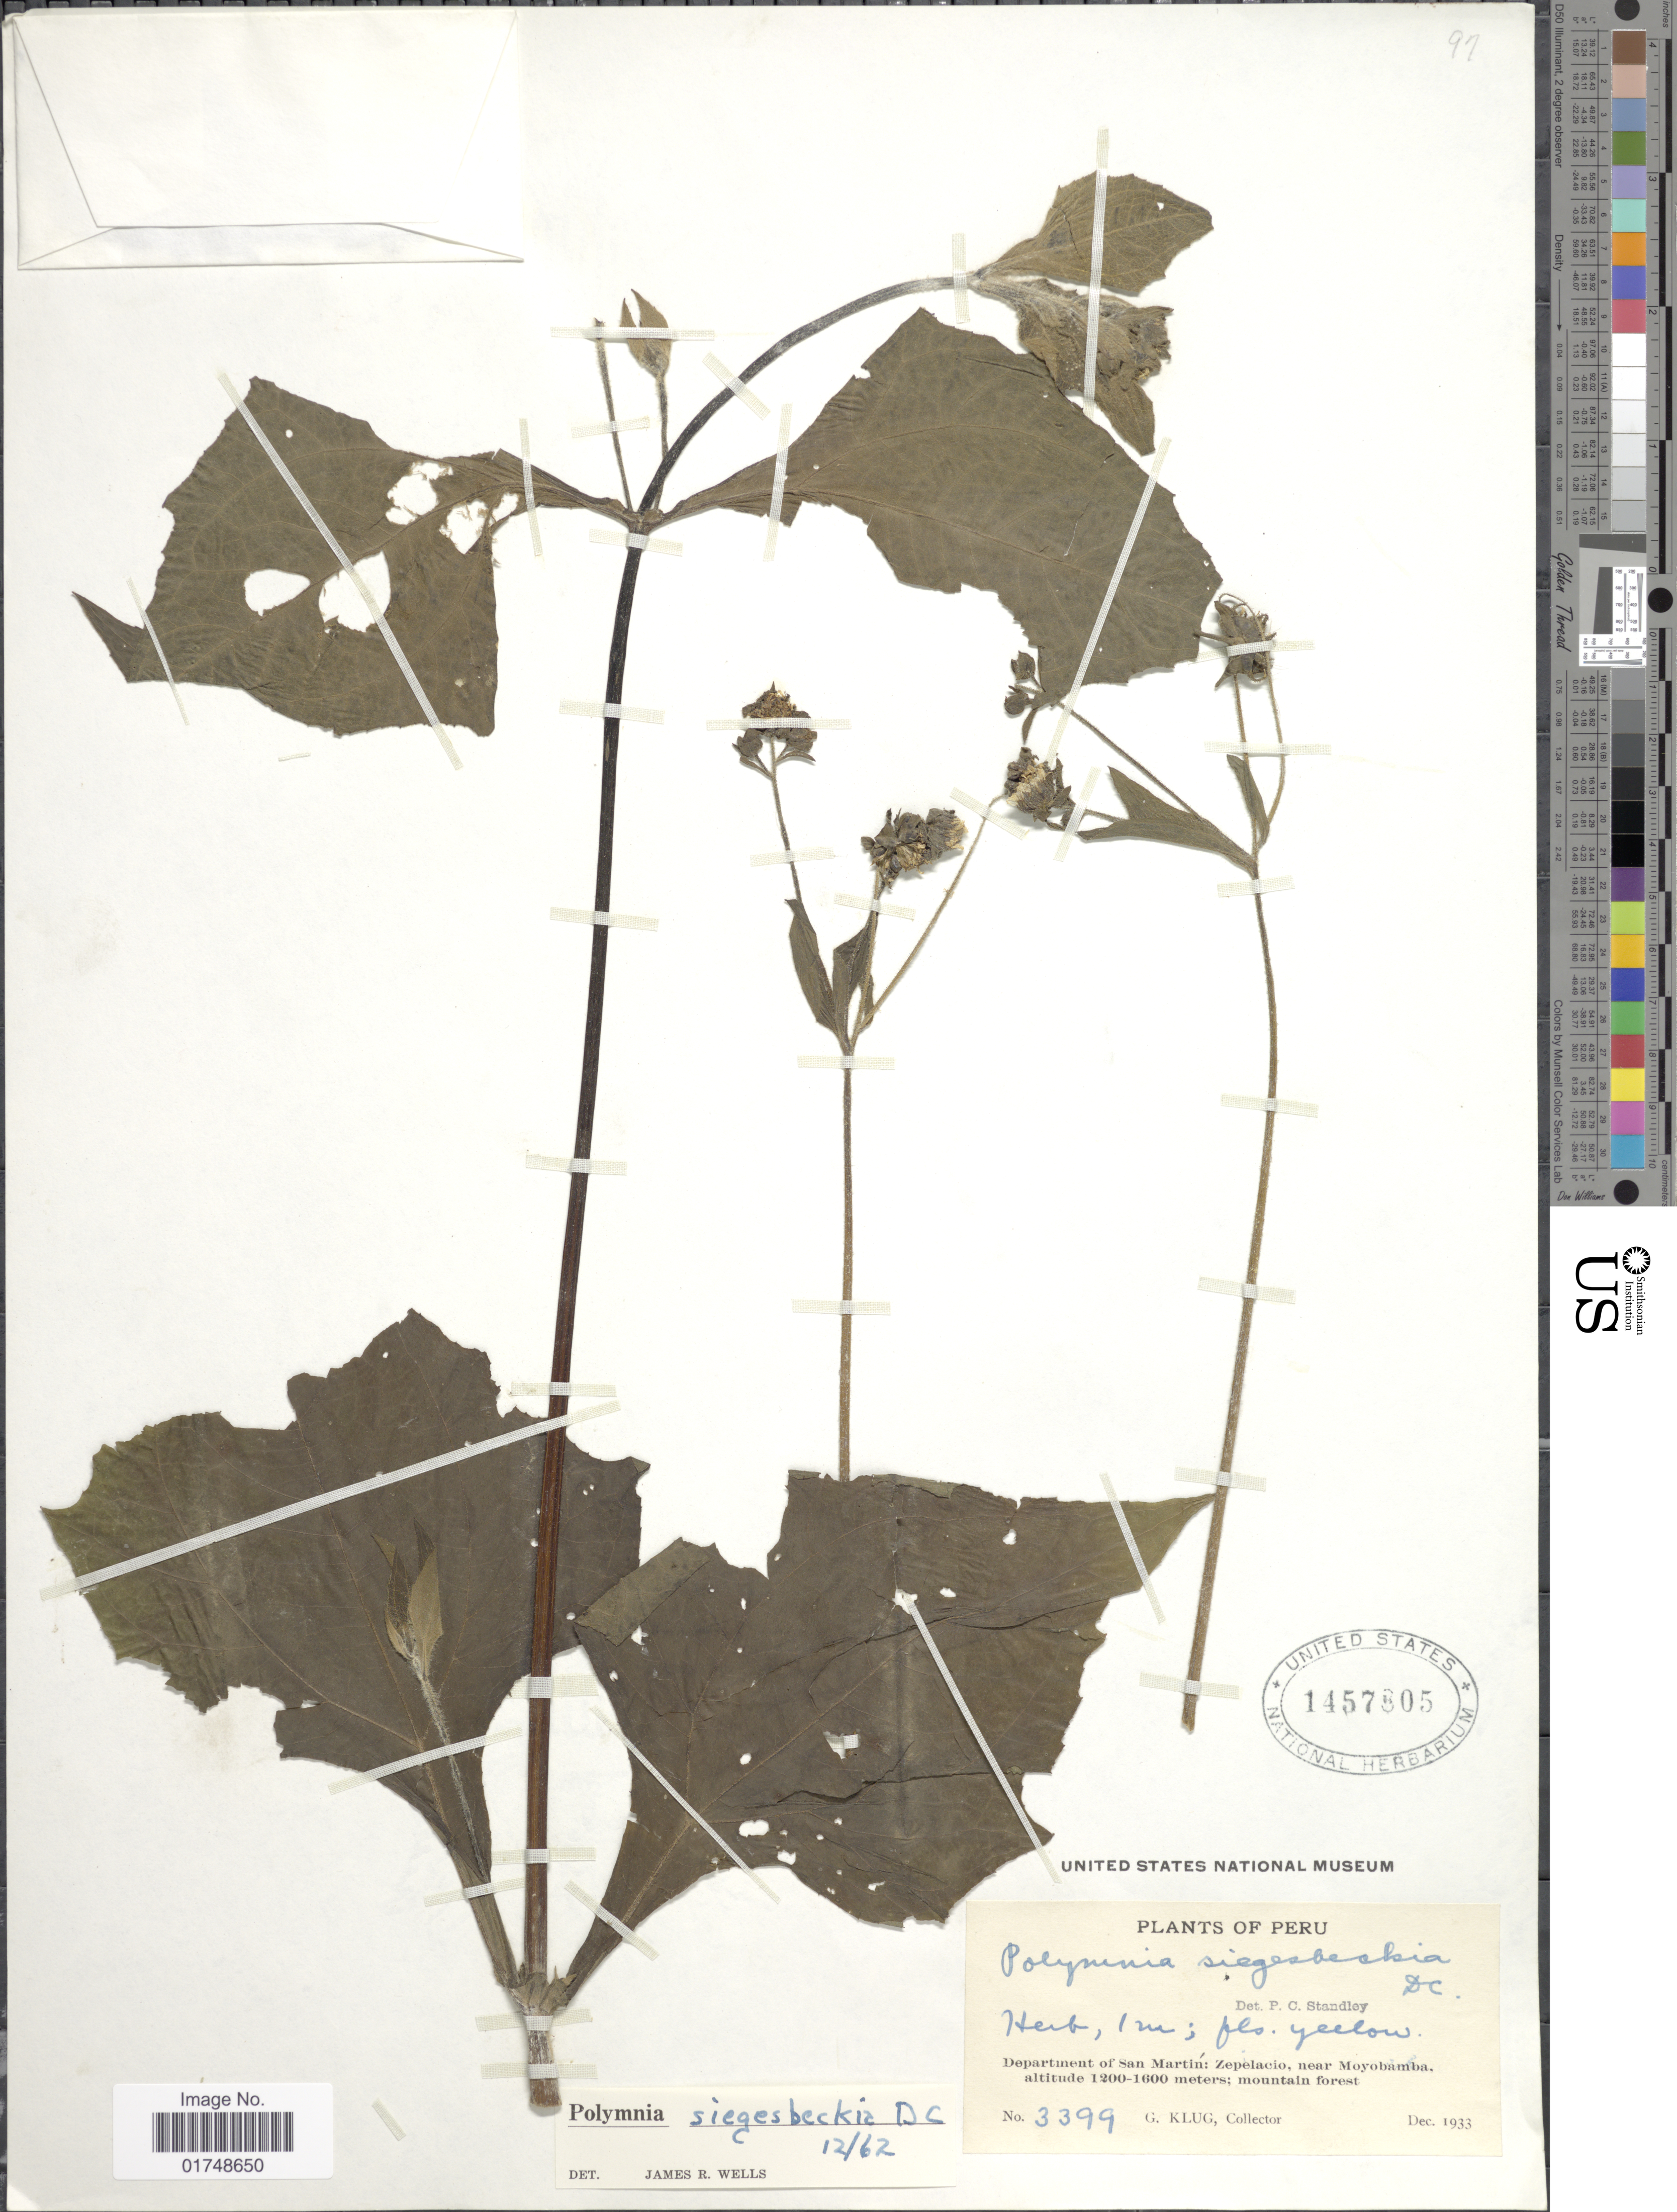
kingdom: Plantae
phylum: Tracheophyta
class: Magnoliopsida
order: Asterales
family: Asteraceae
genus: Smallanthus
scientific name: Smallanthus siegesbeckia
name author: (DC.) H. Rob.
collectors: G. Klug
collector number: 3399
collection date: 1933-12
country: Peru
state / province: San Martín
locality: Department of San Martin: Zepelacio, near Moyobamba.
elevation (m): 1200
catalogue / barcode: US 1457805